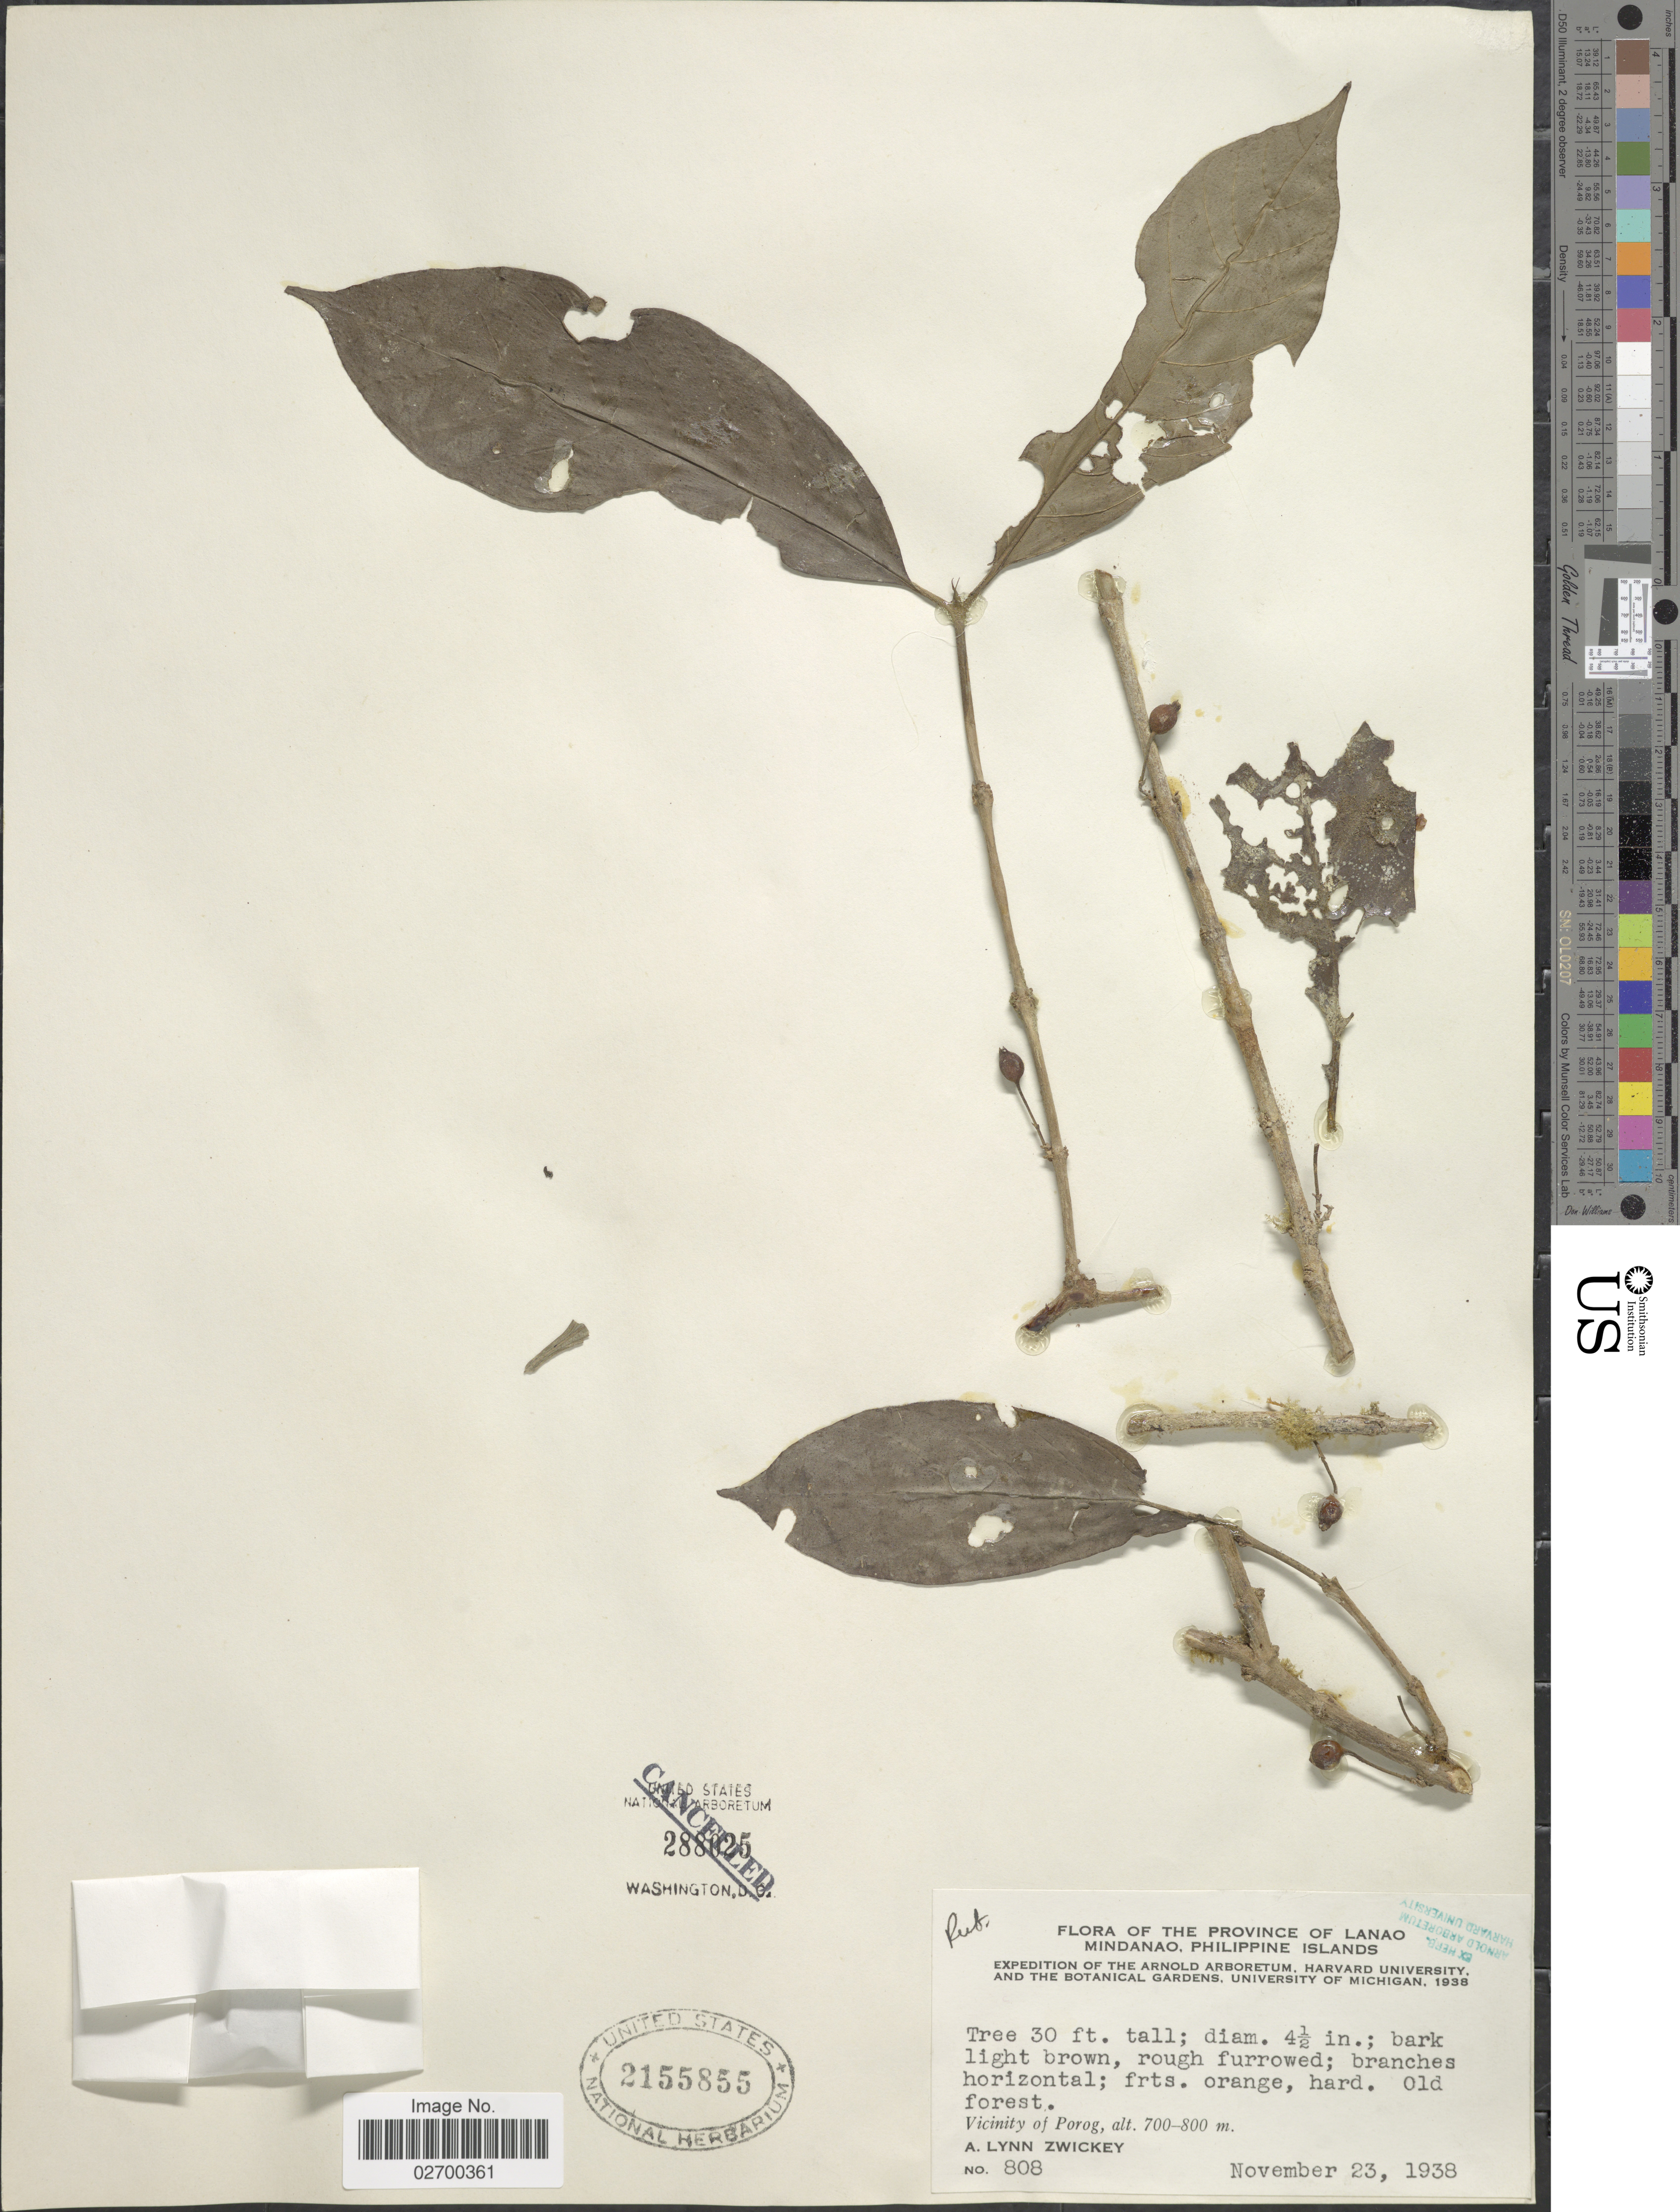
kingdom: Plantae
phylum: Tracheophyta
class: Magnoliopsida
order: Gentianales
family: Rubiaceae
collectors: A. Zwickey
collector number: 808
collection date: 1938-11-23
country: Philippines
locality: Province of Lanao. Mindanao, Philippine Islands. Vicinity of Porog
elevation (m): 700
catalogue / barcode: US 2155855